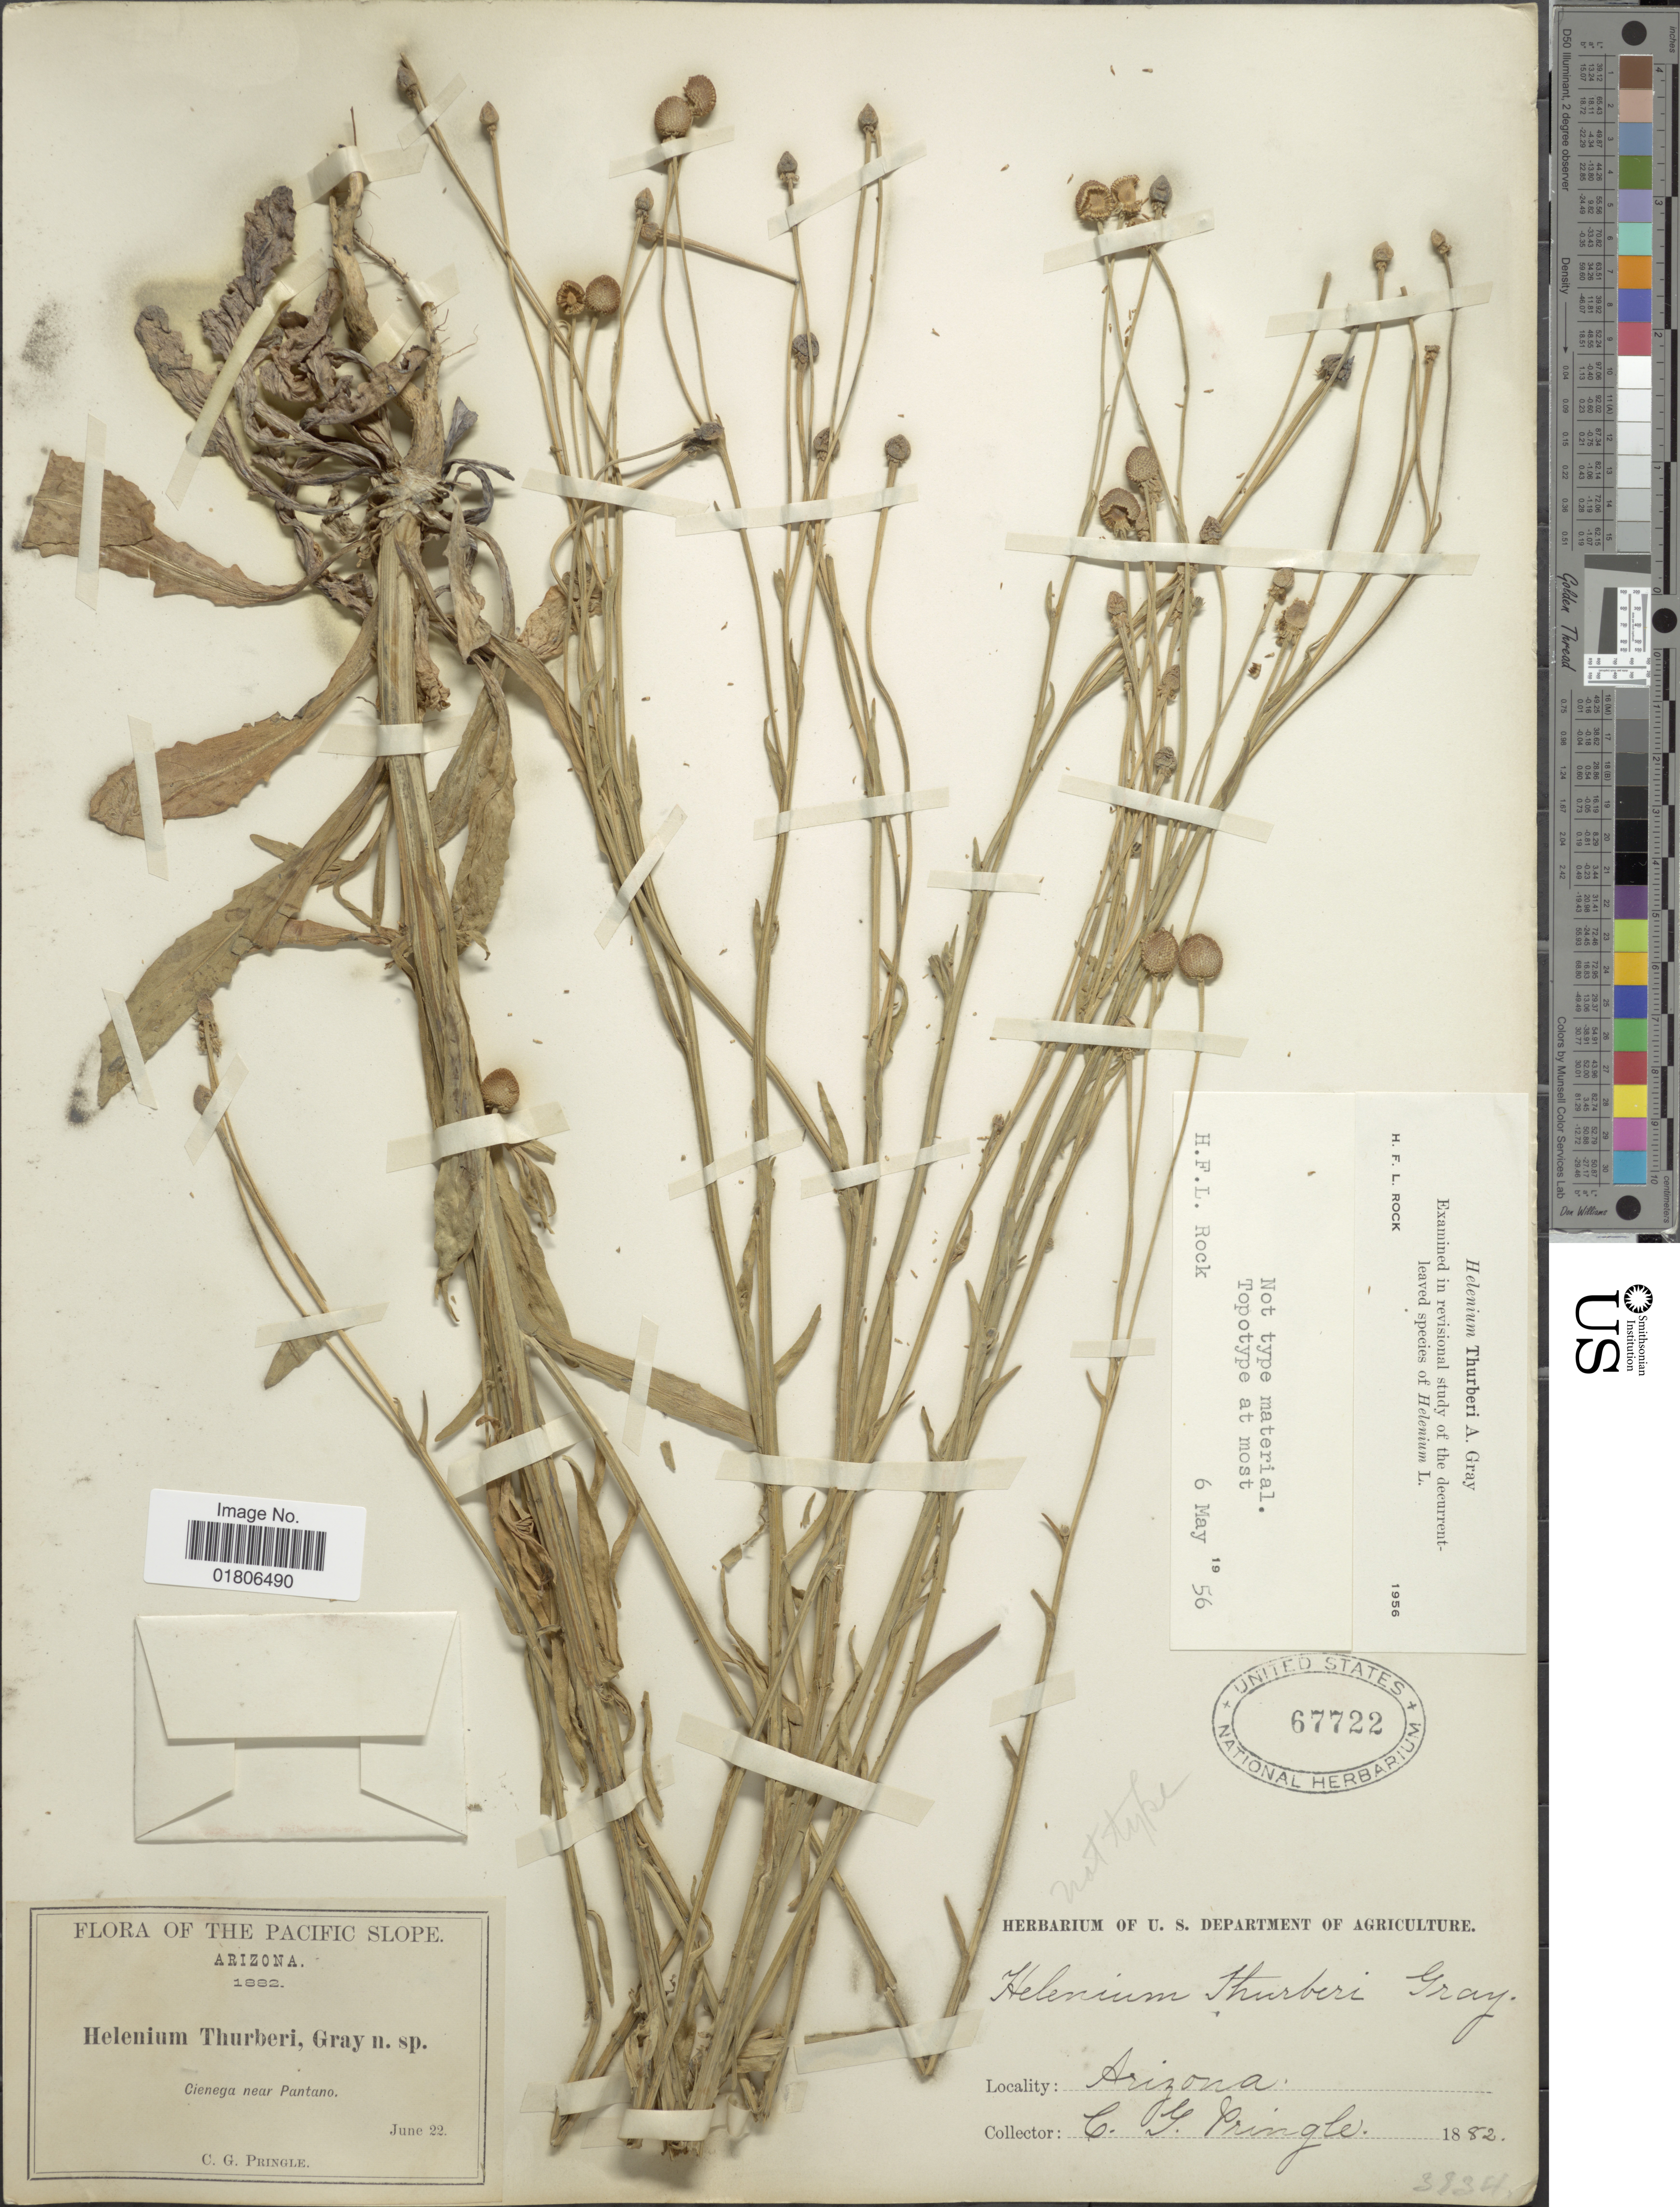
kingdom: Plantae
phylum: Tracheophyta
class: Magnoliopsida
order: Asterales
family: Asteraceae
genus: Helenium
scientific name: Helenium thurberi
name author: A. Gray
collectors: C. G. Pringle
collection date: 1882-06-22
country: United States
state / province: Arizona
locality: The Pacific Slope, Cienega near Pantano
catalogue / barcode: US 67722